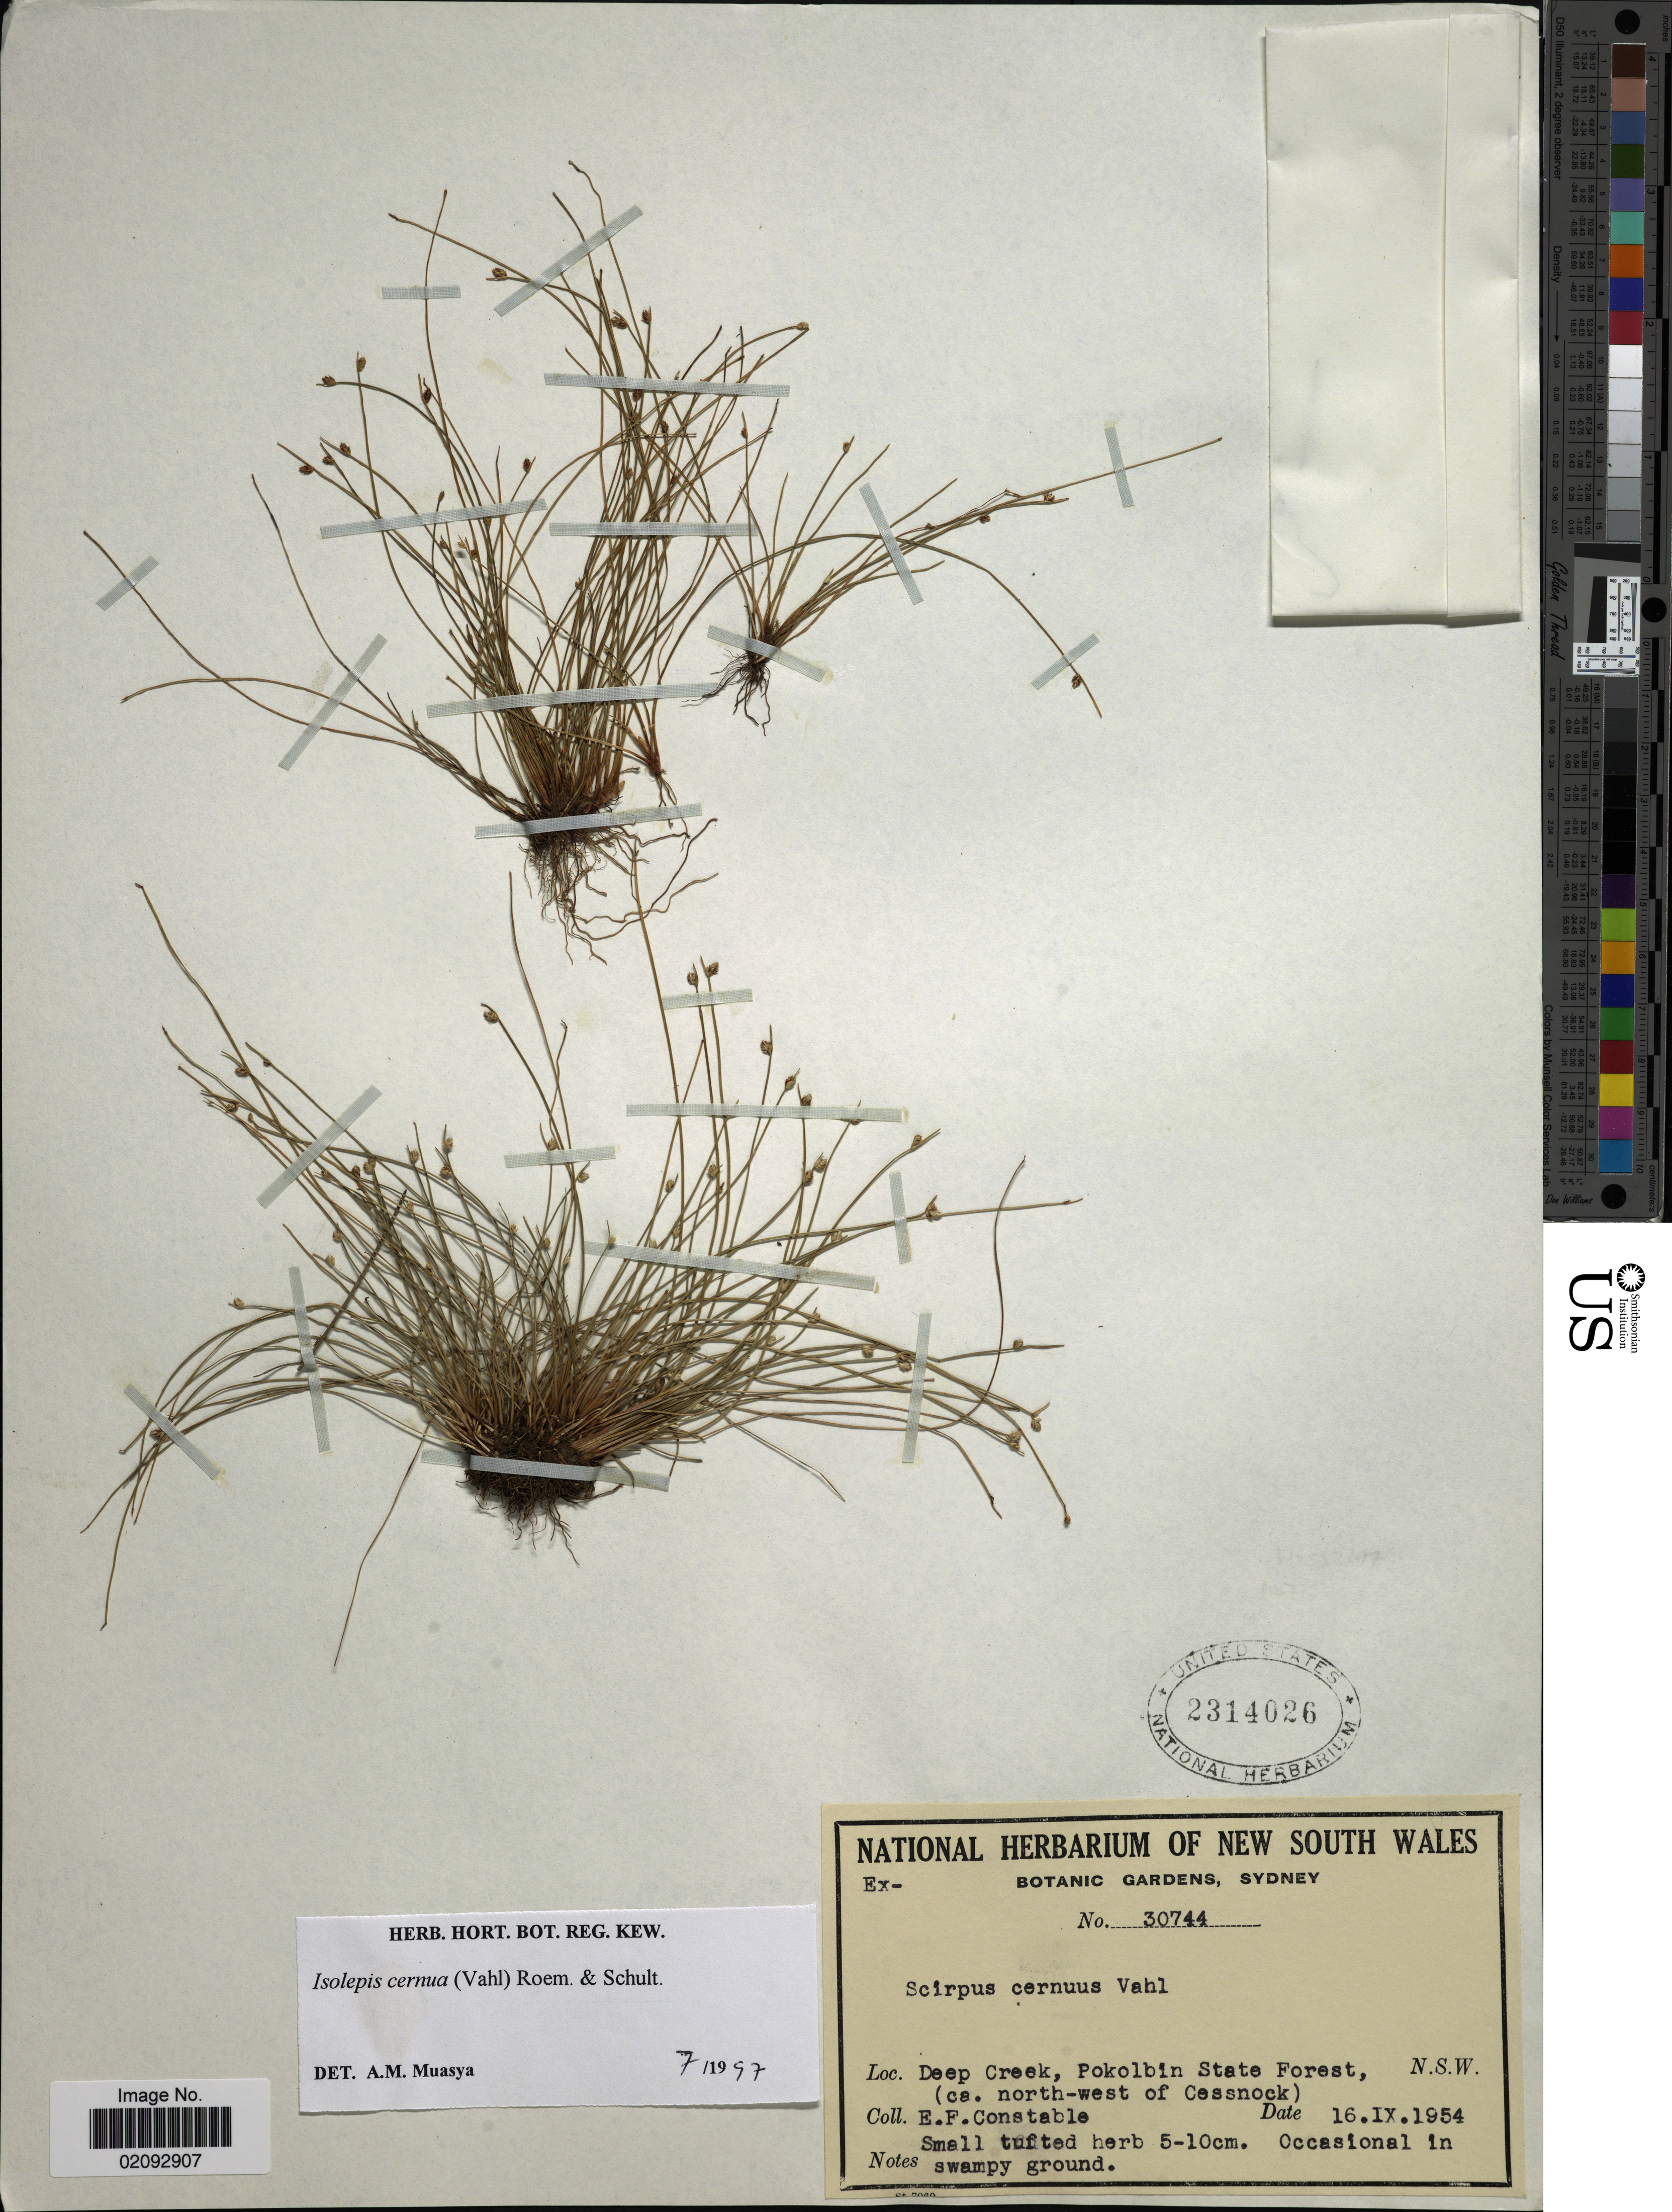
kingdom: Plantae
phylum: Tracheophyta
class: Liliopsida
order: Poales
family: Cyperaceae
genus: Isolepis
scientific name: Isolepis cernua var. cernua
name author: (Vahl) Roem. & Schult.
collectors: E. F. Constable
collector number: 30744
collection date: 1954-09-16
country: Australia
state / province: New South Wales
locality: Deep Creek, Pokolbin State Forest, (ca. north-west of Cessnock)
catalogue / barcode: US 2314026